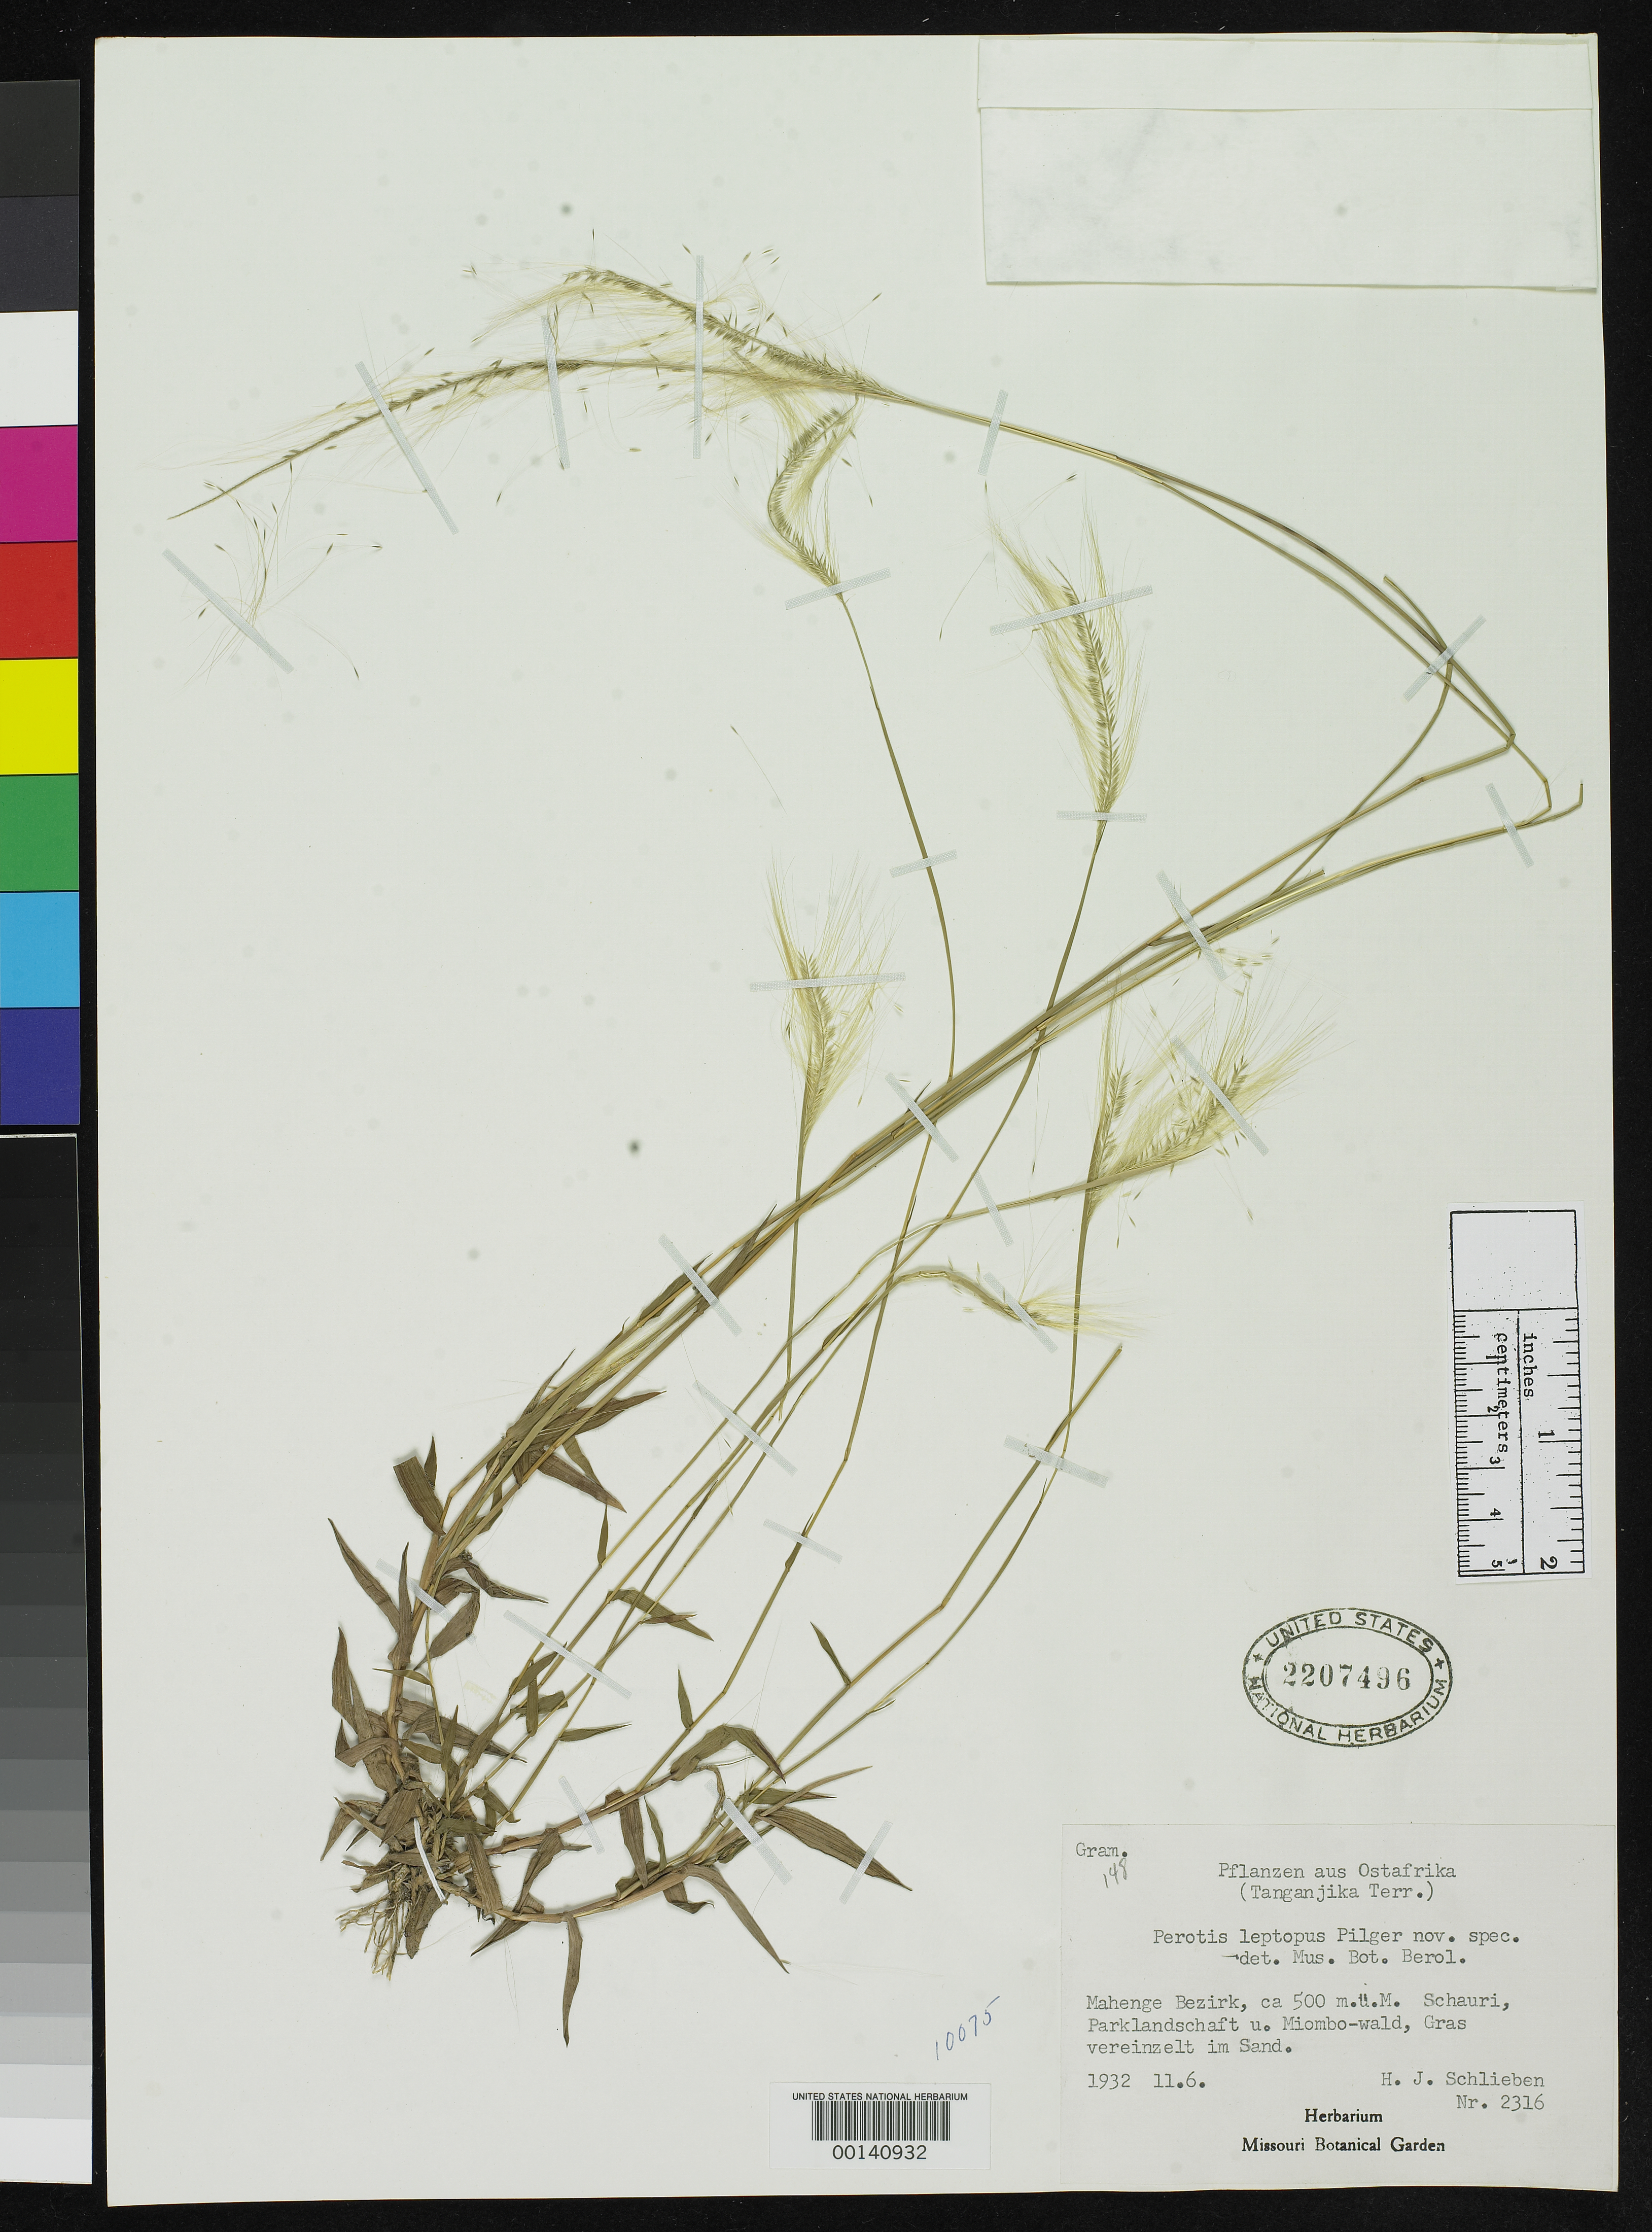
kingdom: Plantae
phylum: Tracheophyta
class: Liliopsida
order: Poales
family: Poaceae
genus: Perotis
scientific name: Perotis leptopus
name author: Pilg.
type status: Isotype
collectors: H. J. Schlieben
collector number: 2316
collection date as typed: Jun 1932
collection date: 1932-06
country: Tanzania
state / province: Morogoro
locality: Mahenge Bezirk, Schauri, parklandschaft u. Miombo-wald.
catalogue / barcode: US 2207496